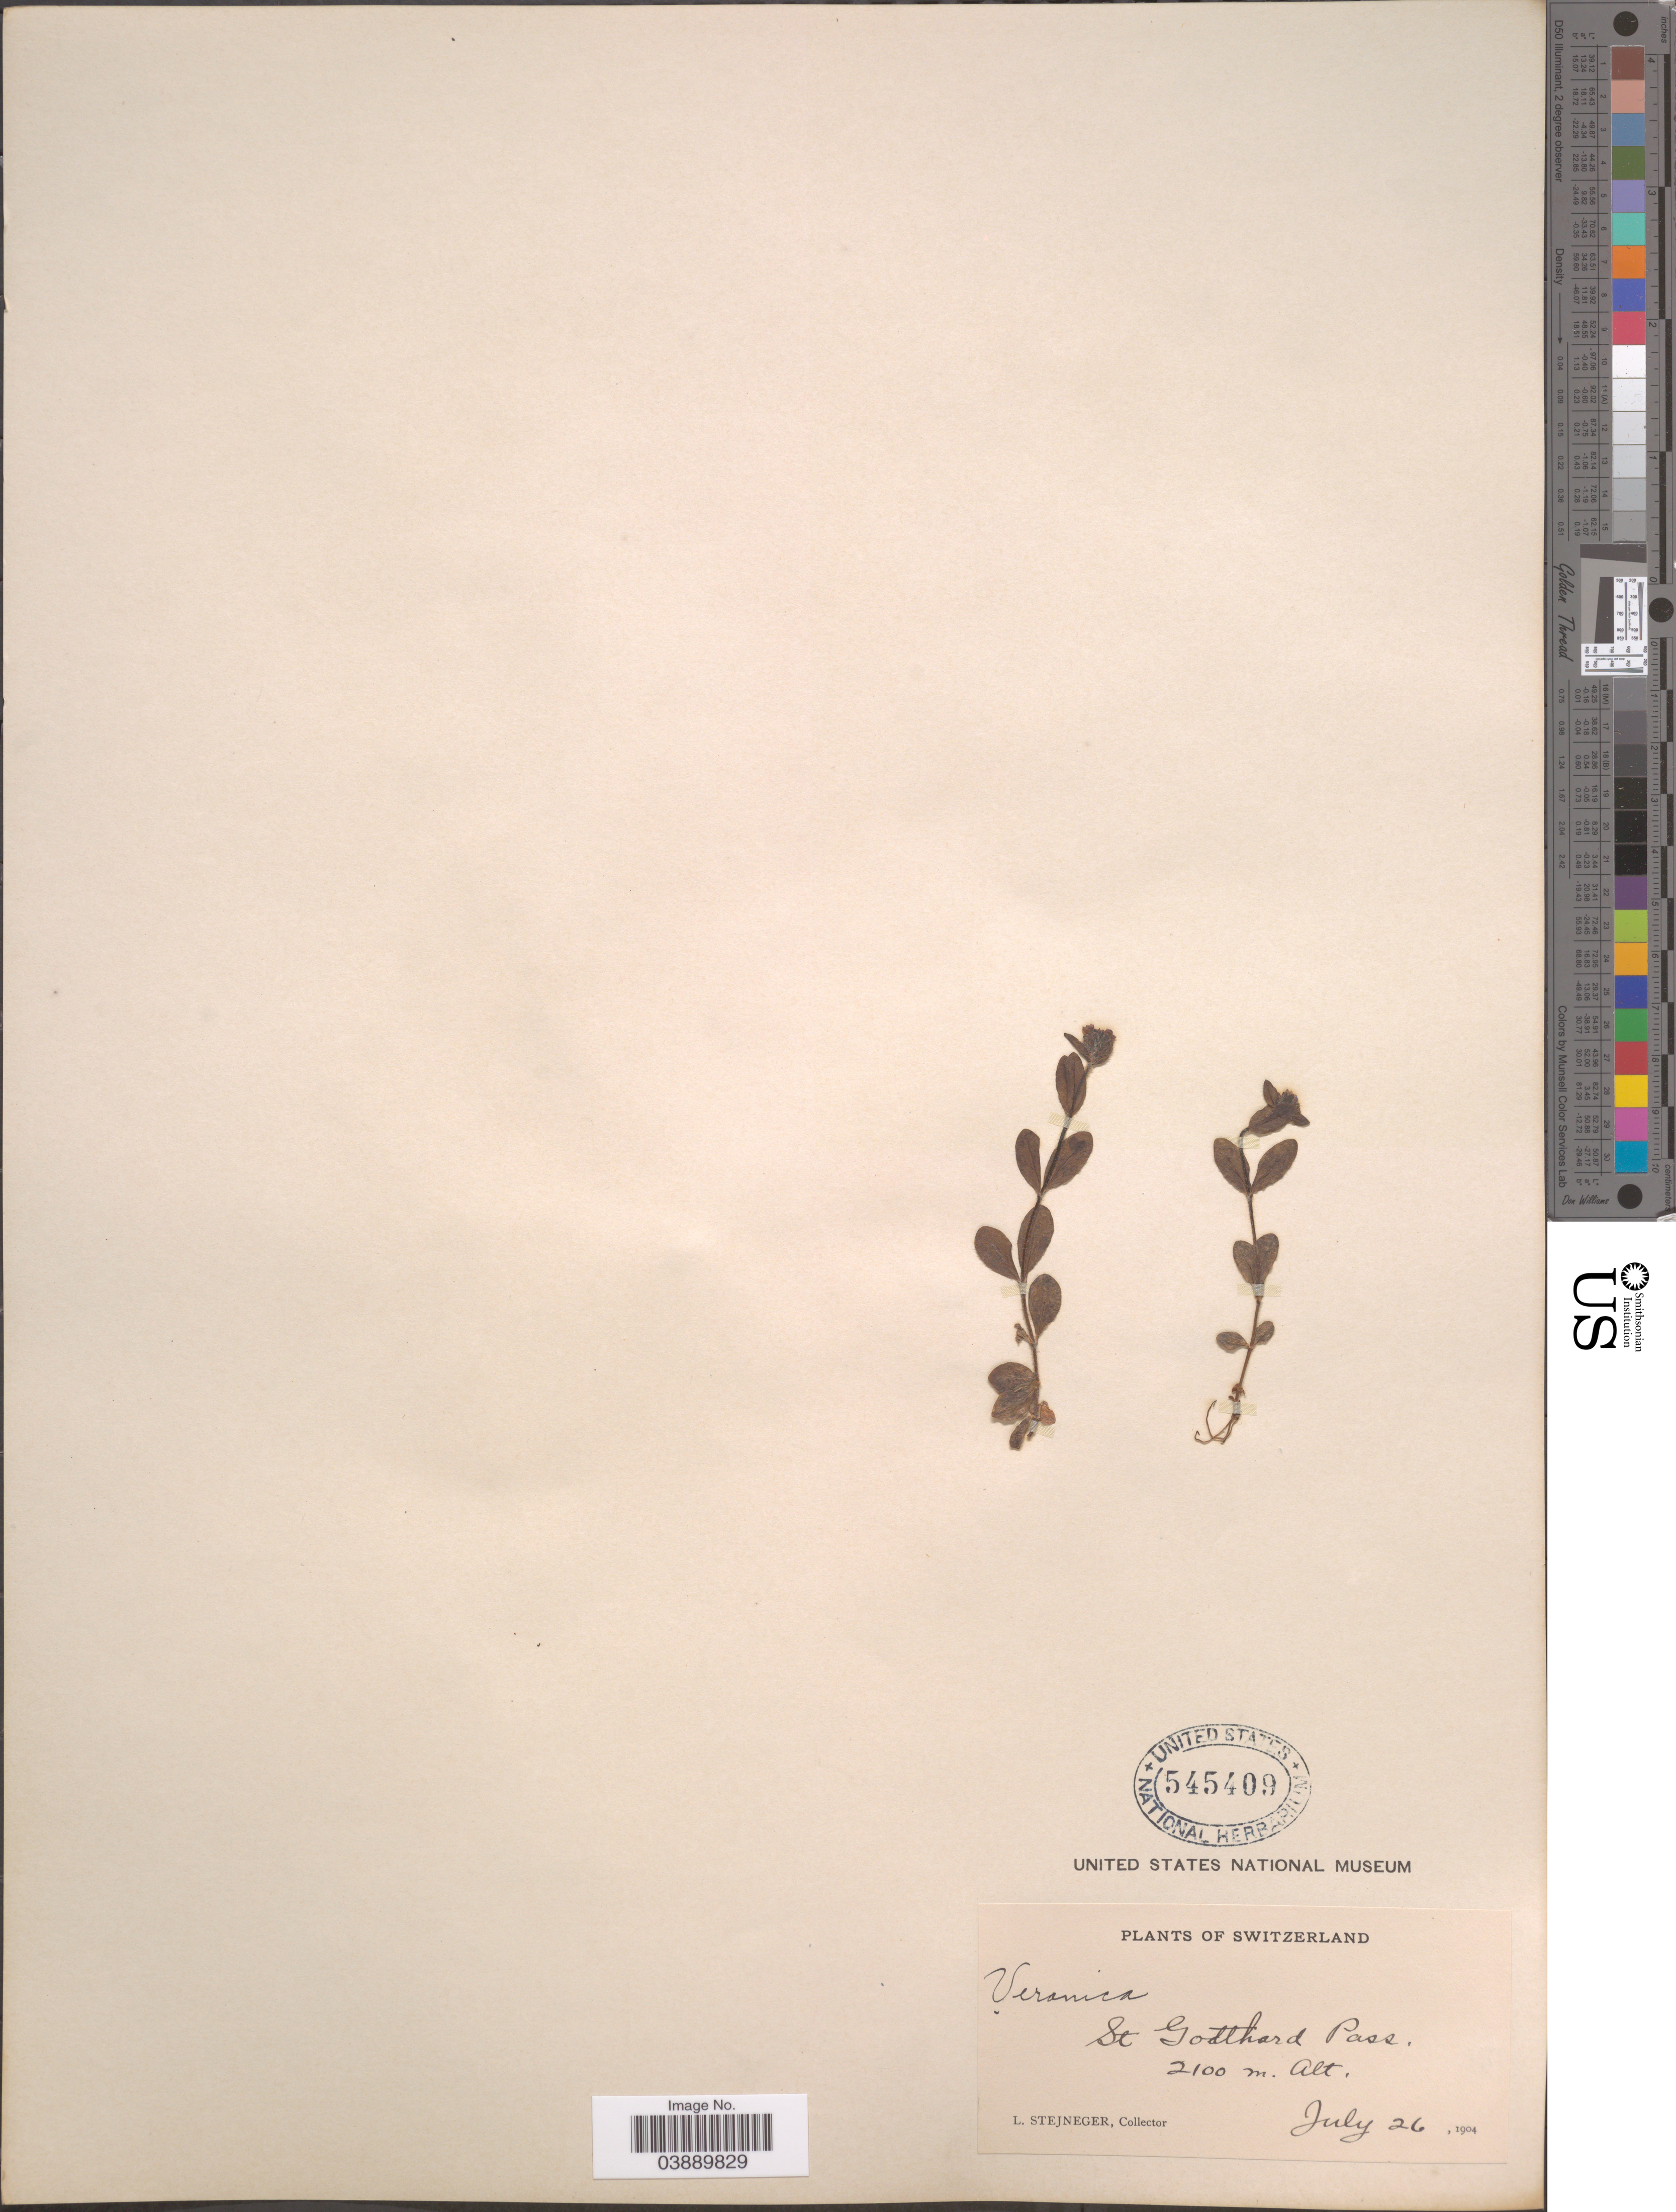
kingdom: Plantae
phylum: Tracheophyta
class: Magnoliopsida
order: Lamiales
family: Plantaginaceae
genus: Veronica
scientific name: Veronica alpina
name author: L.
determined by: Albach, Dirk C.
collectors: L. Stejneger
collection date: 1904-07-26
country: Switzerland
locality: St Gotthard Pass.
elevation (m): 2100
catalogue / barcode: US 545409